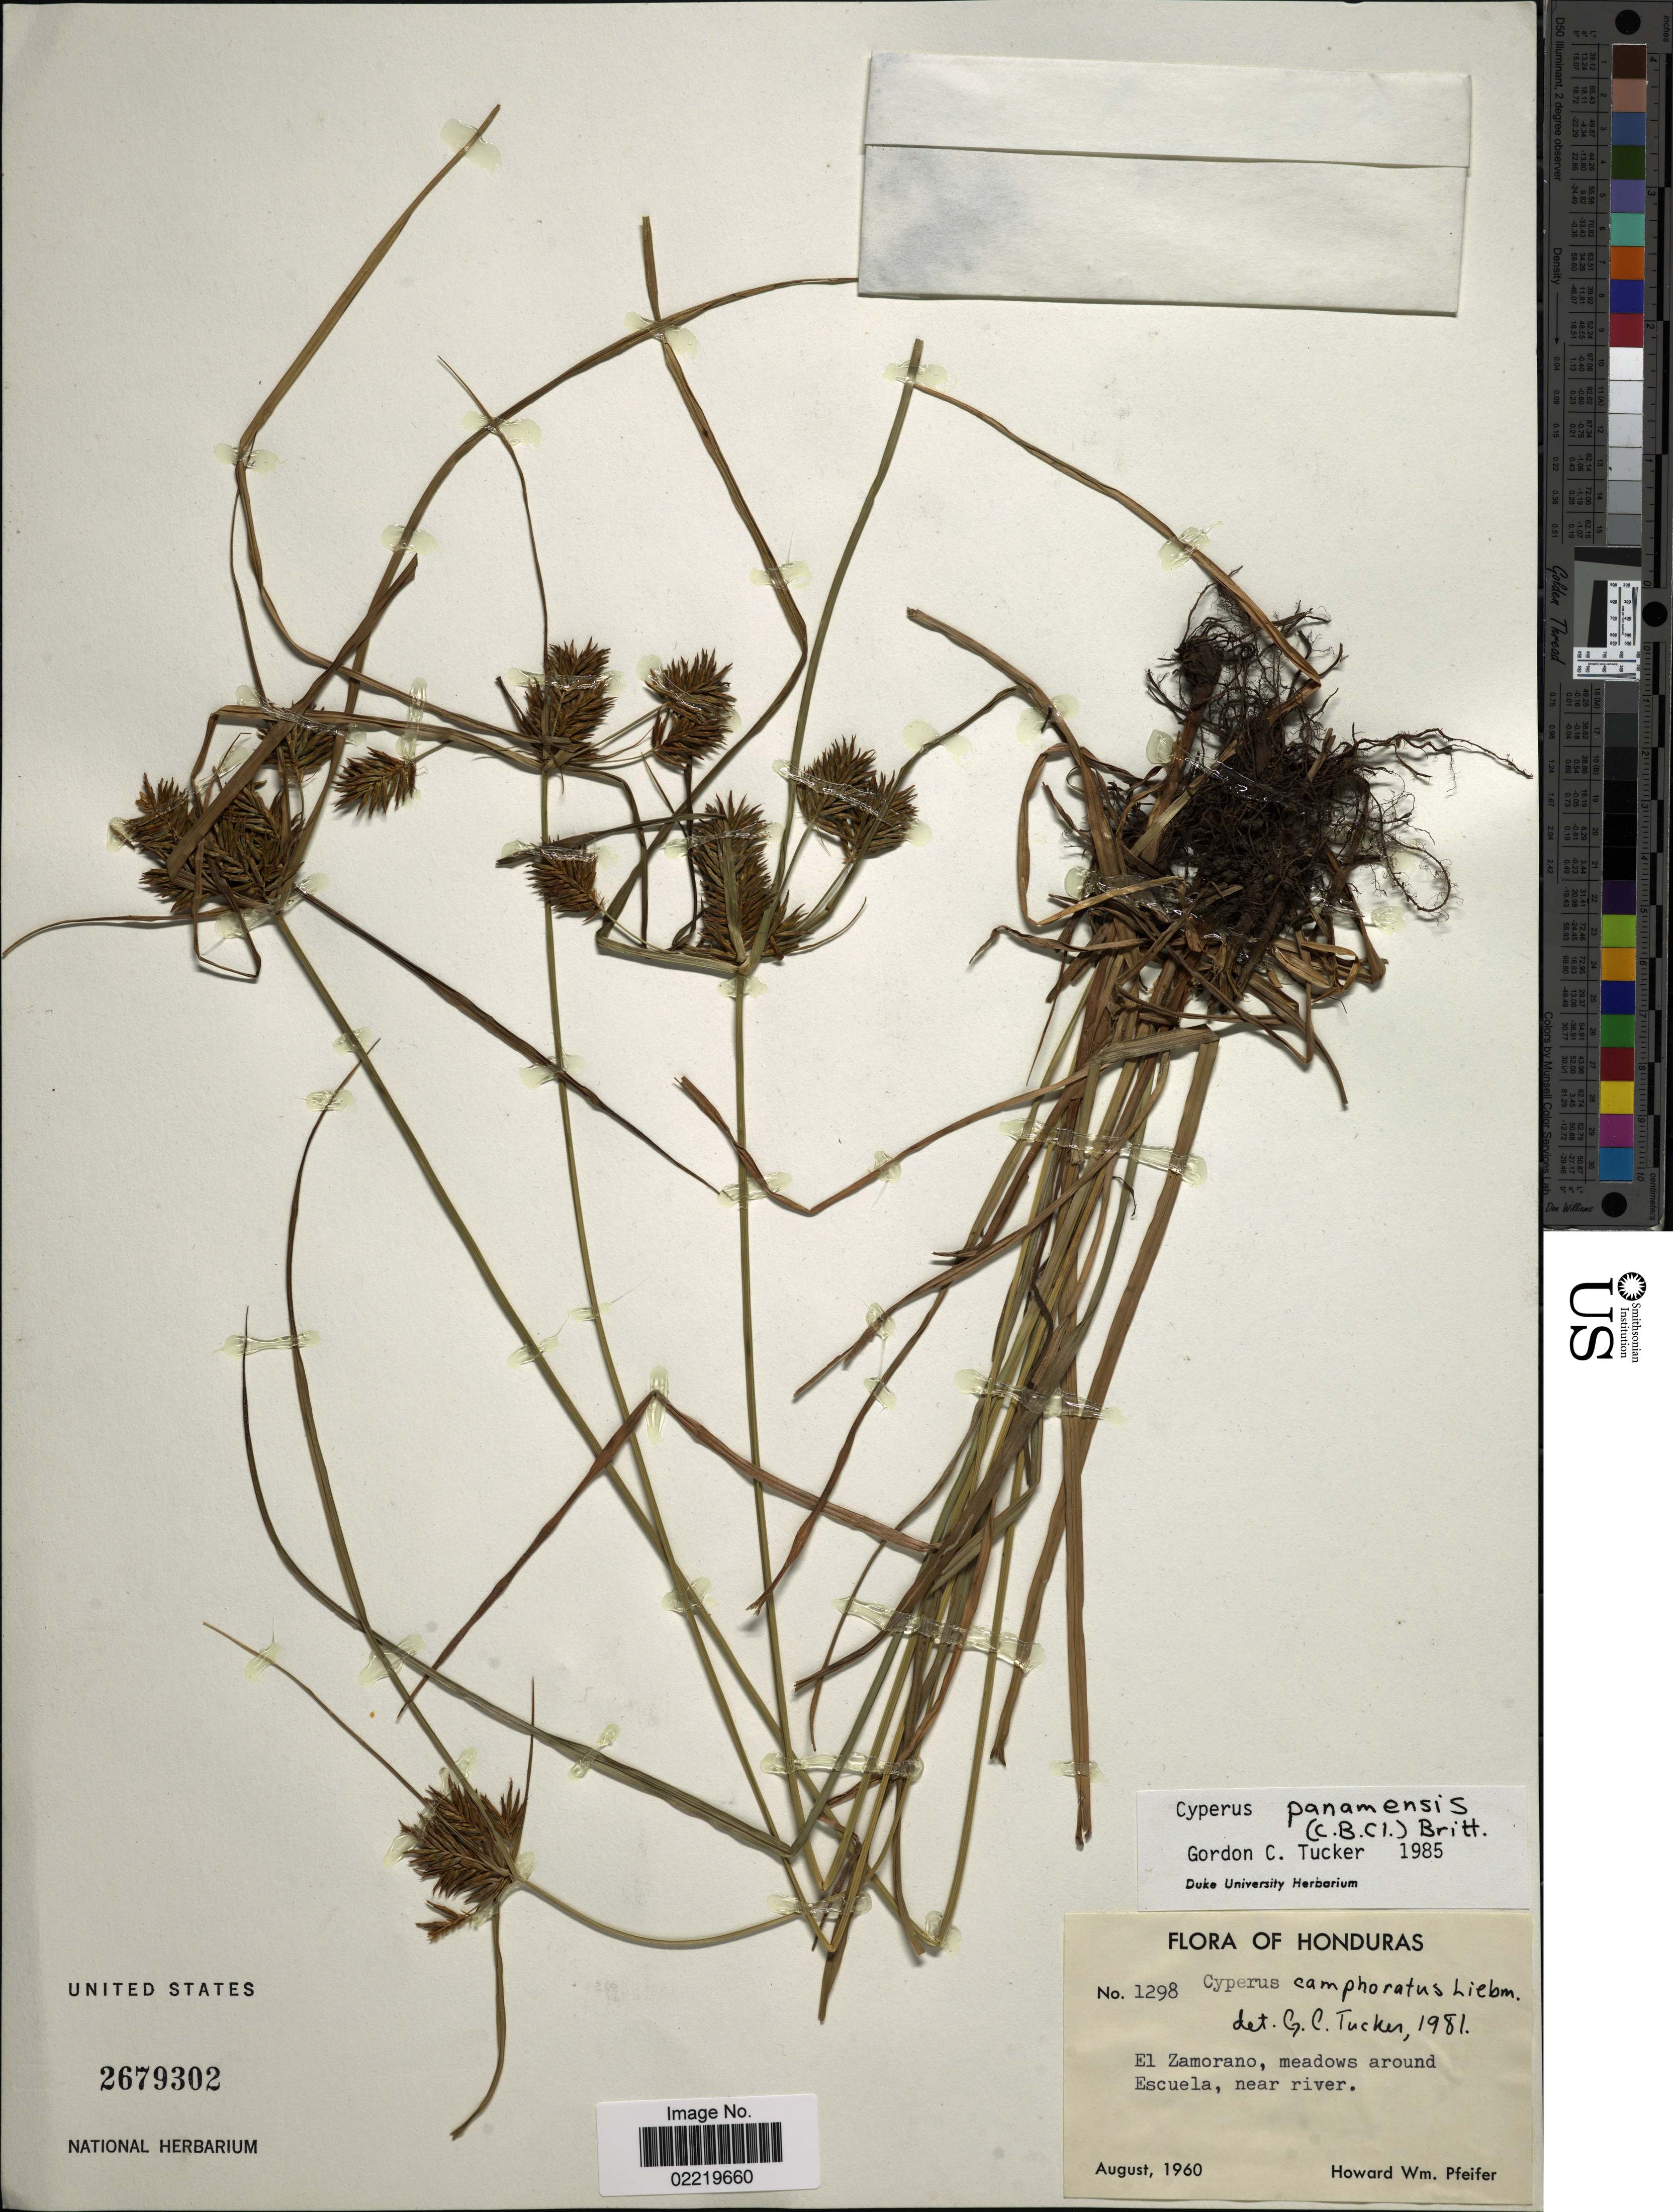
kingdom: Plantae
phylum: Tracheophyta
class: Liliopsida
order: Poales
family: Cyperaceae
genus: Cyperus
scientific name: Cyperus panamensis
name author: (C.B. Clarke) Britton ex Standl.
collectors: H. W. Pfeifer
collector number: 1298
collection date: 1960-08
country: Honduras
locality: El Zamorano, meadows around Escuela, near river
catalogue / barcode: US 2679302